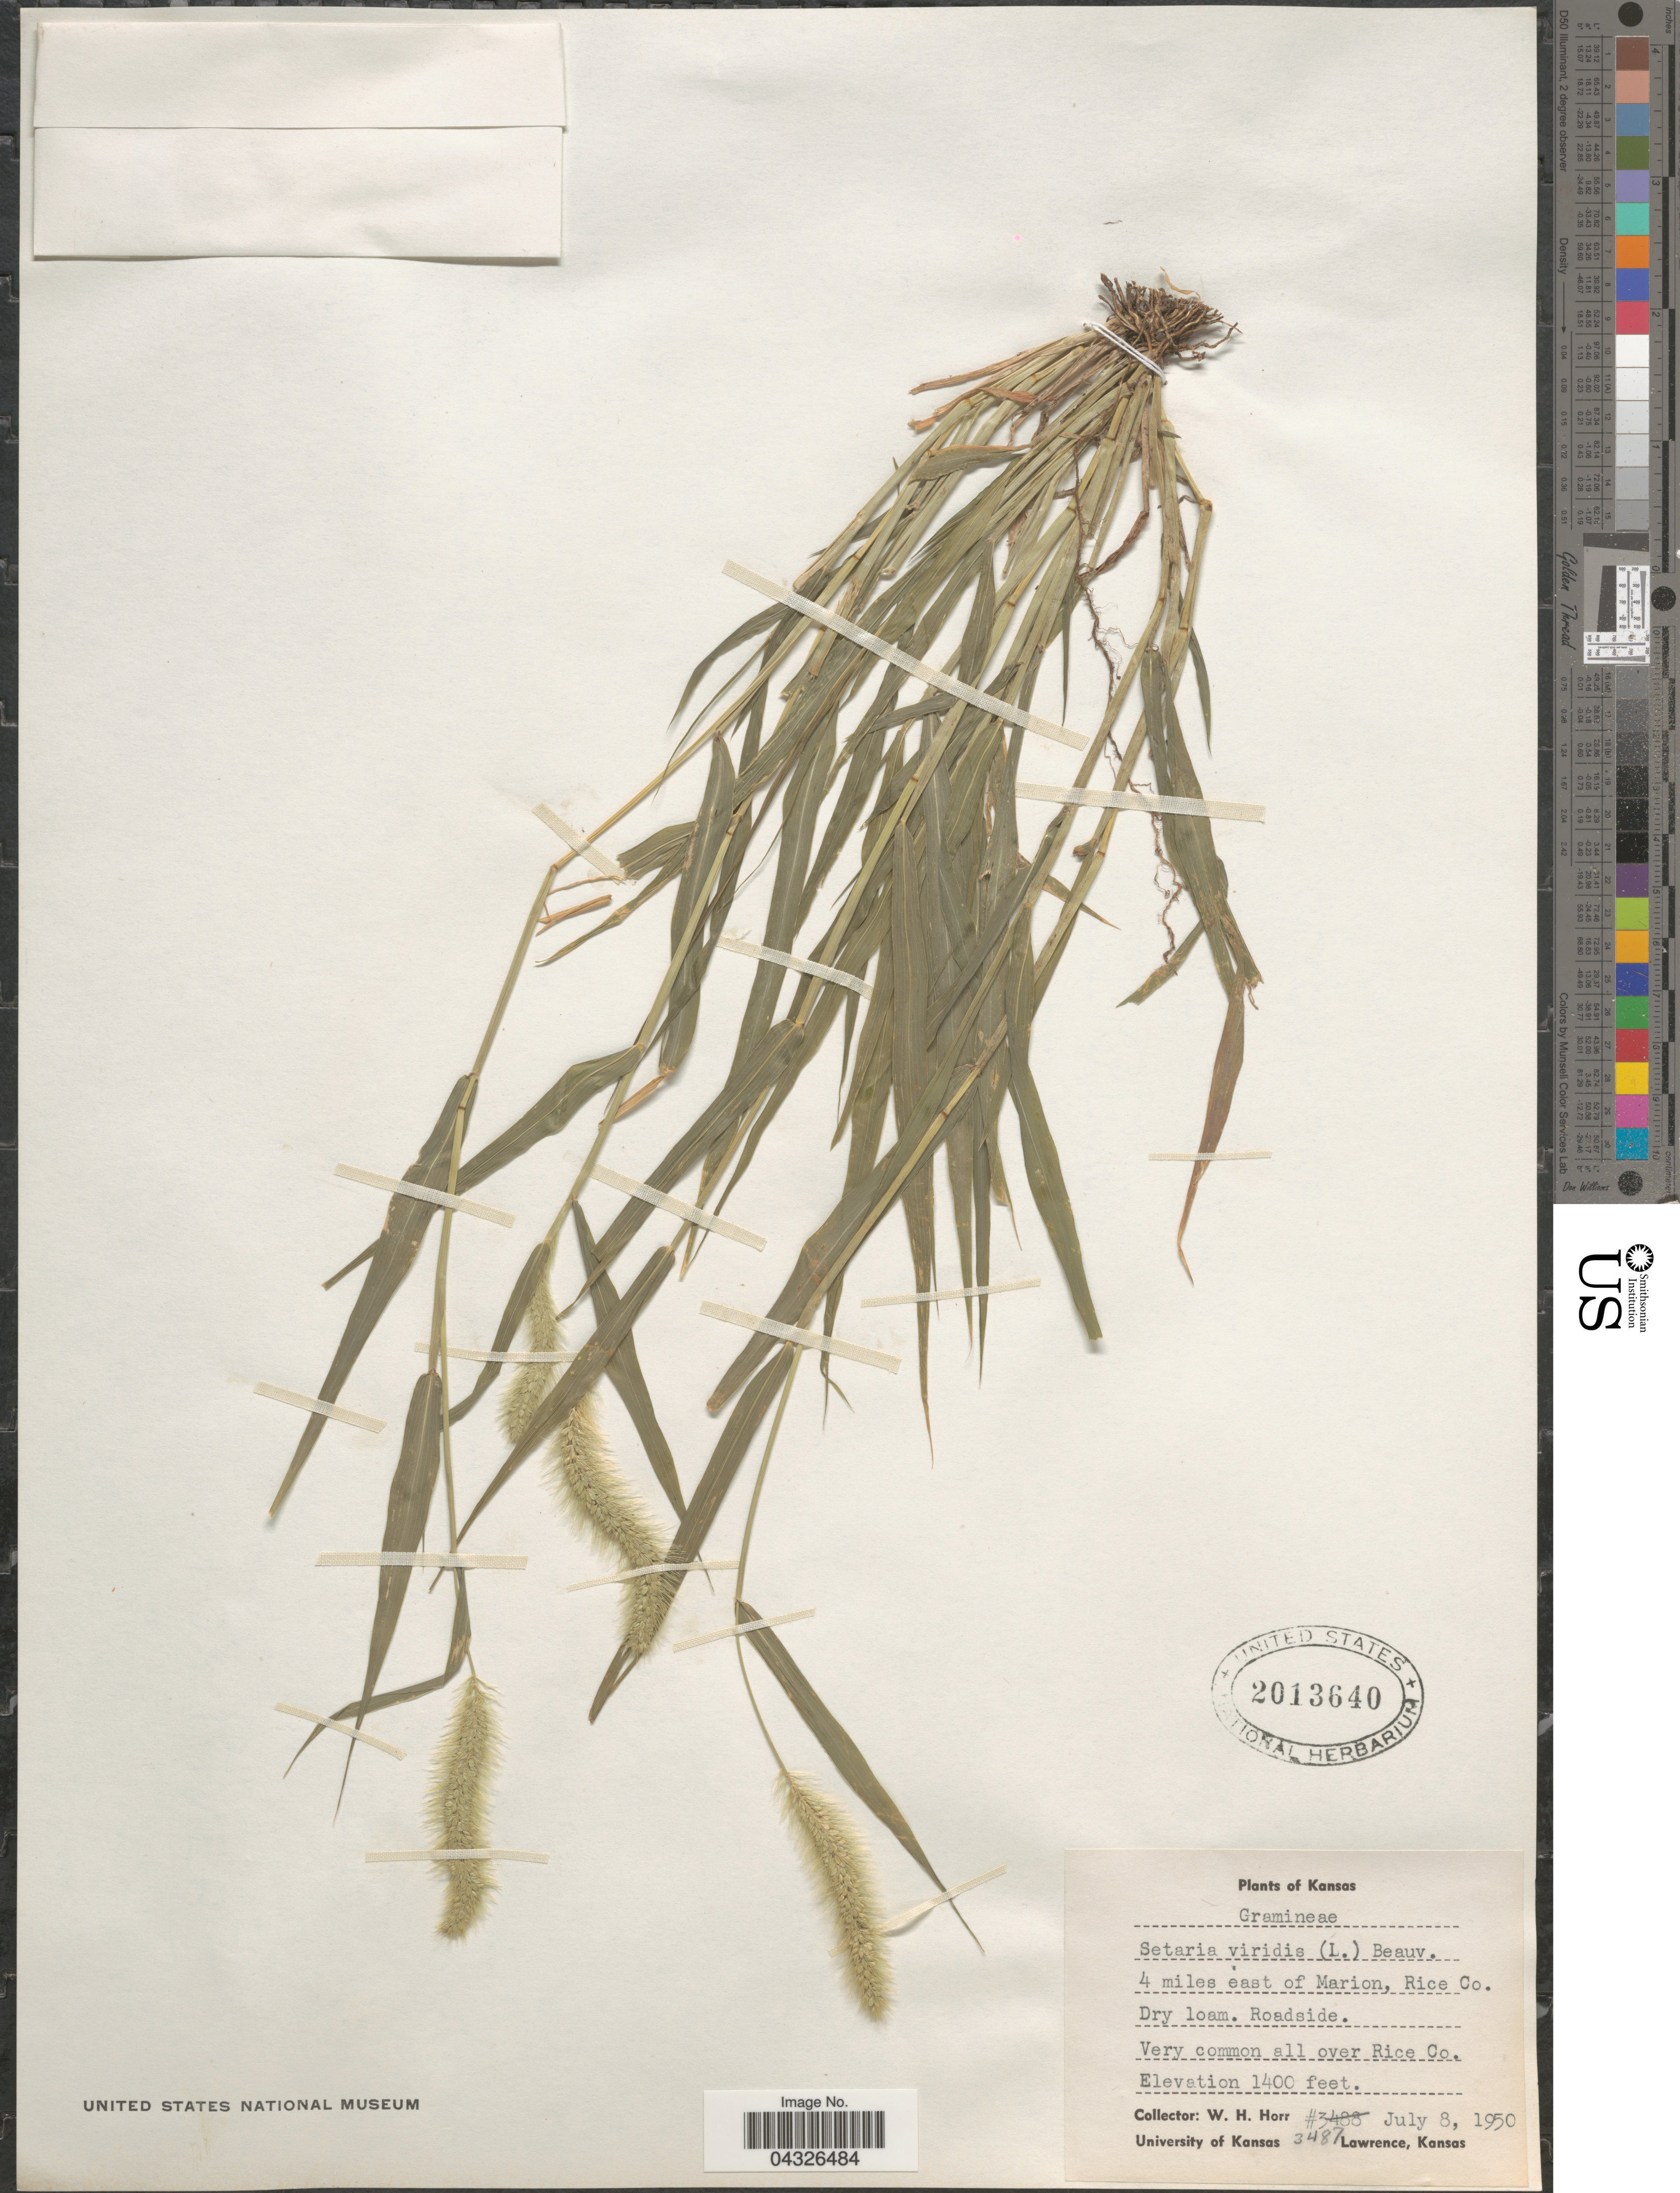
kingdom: Plantae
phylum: Tracheophyta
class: Liliopsida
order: Poales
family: Poaceae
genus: Setaria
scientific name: Setaria viridis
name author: (L.) P. Beauv.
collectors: W. H. Horr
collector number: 3487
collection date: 1950-07-08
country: United States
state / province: Kansas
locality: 4 miles east of Marion, Rice Co. Dry loam. Roadside. Very common all over Rice Co.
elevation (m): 427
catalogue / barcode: US 2013640